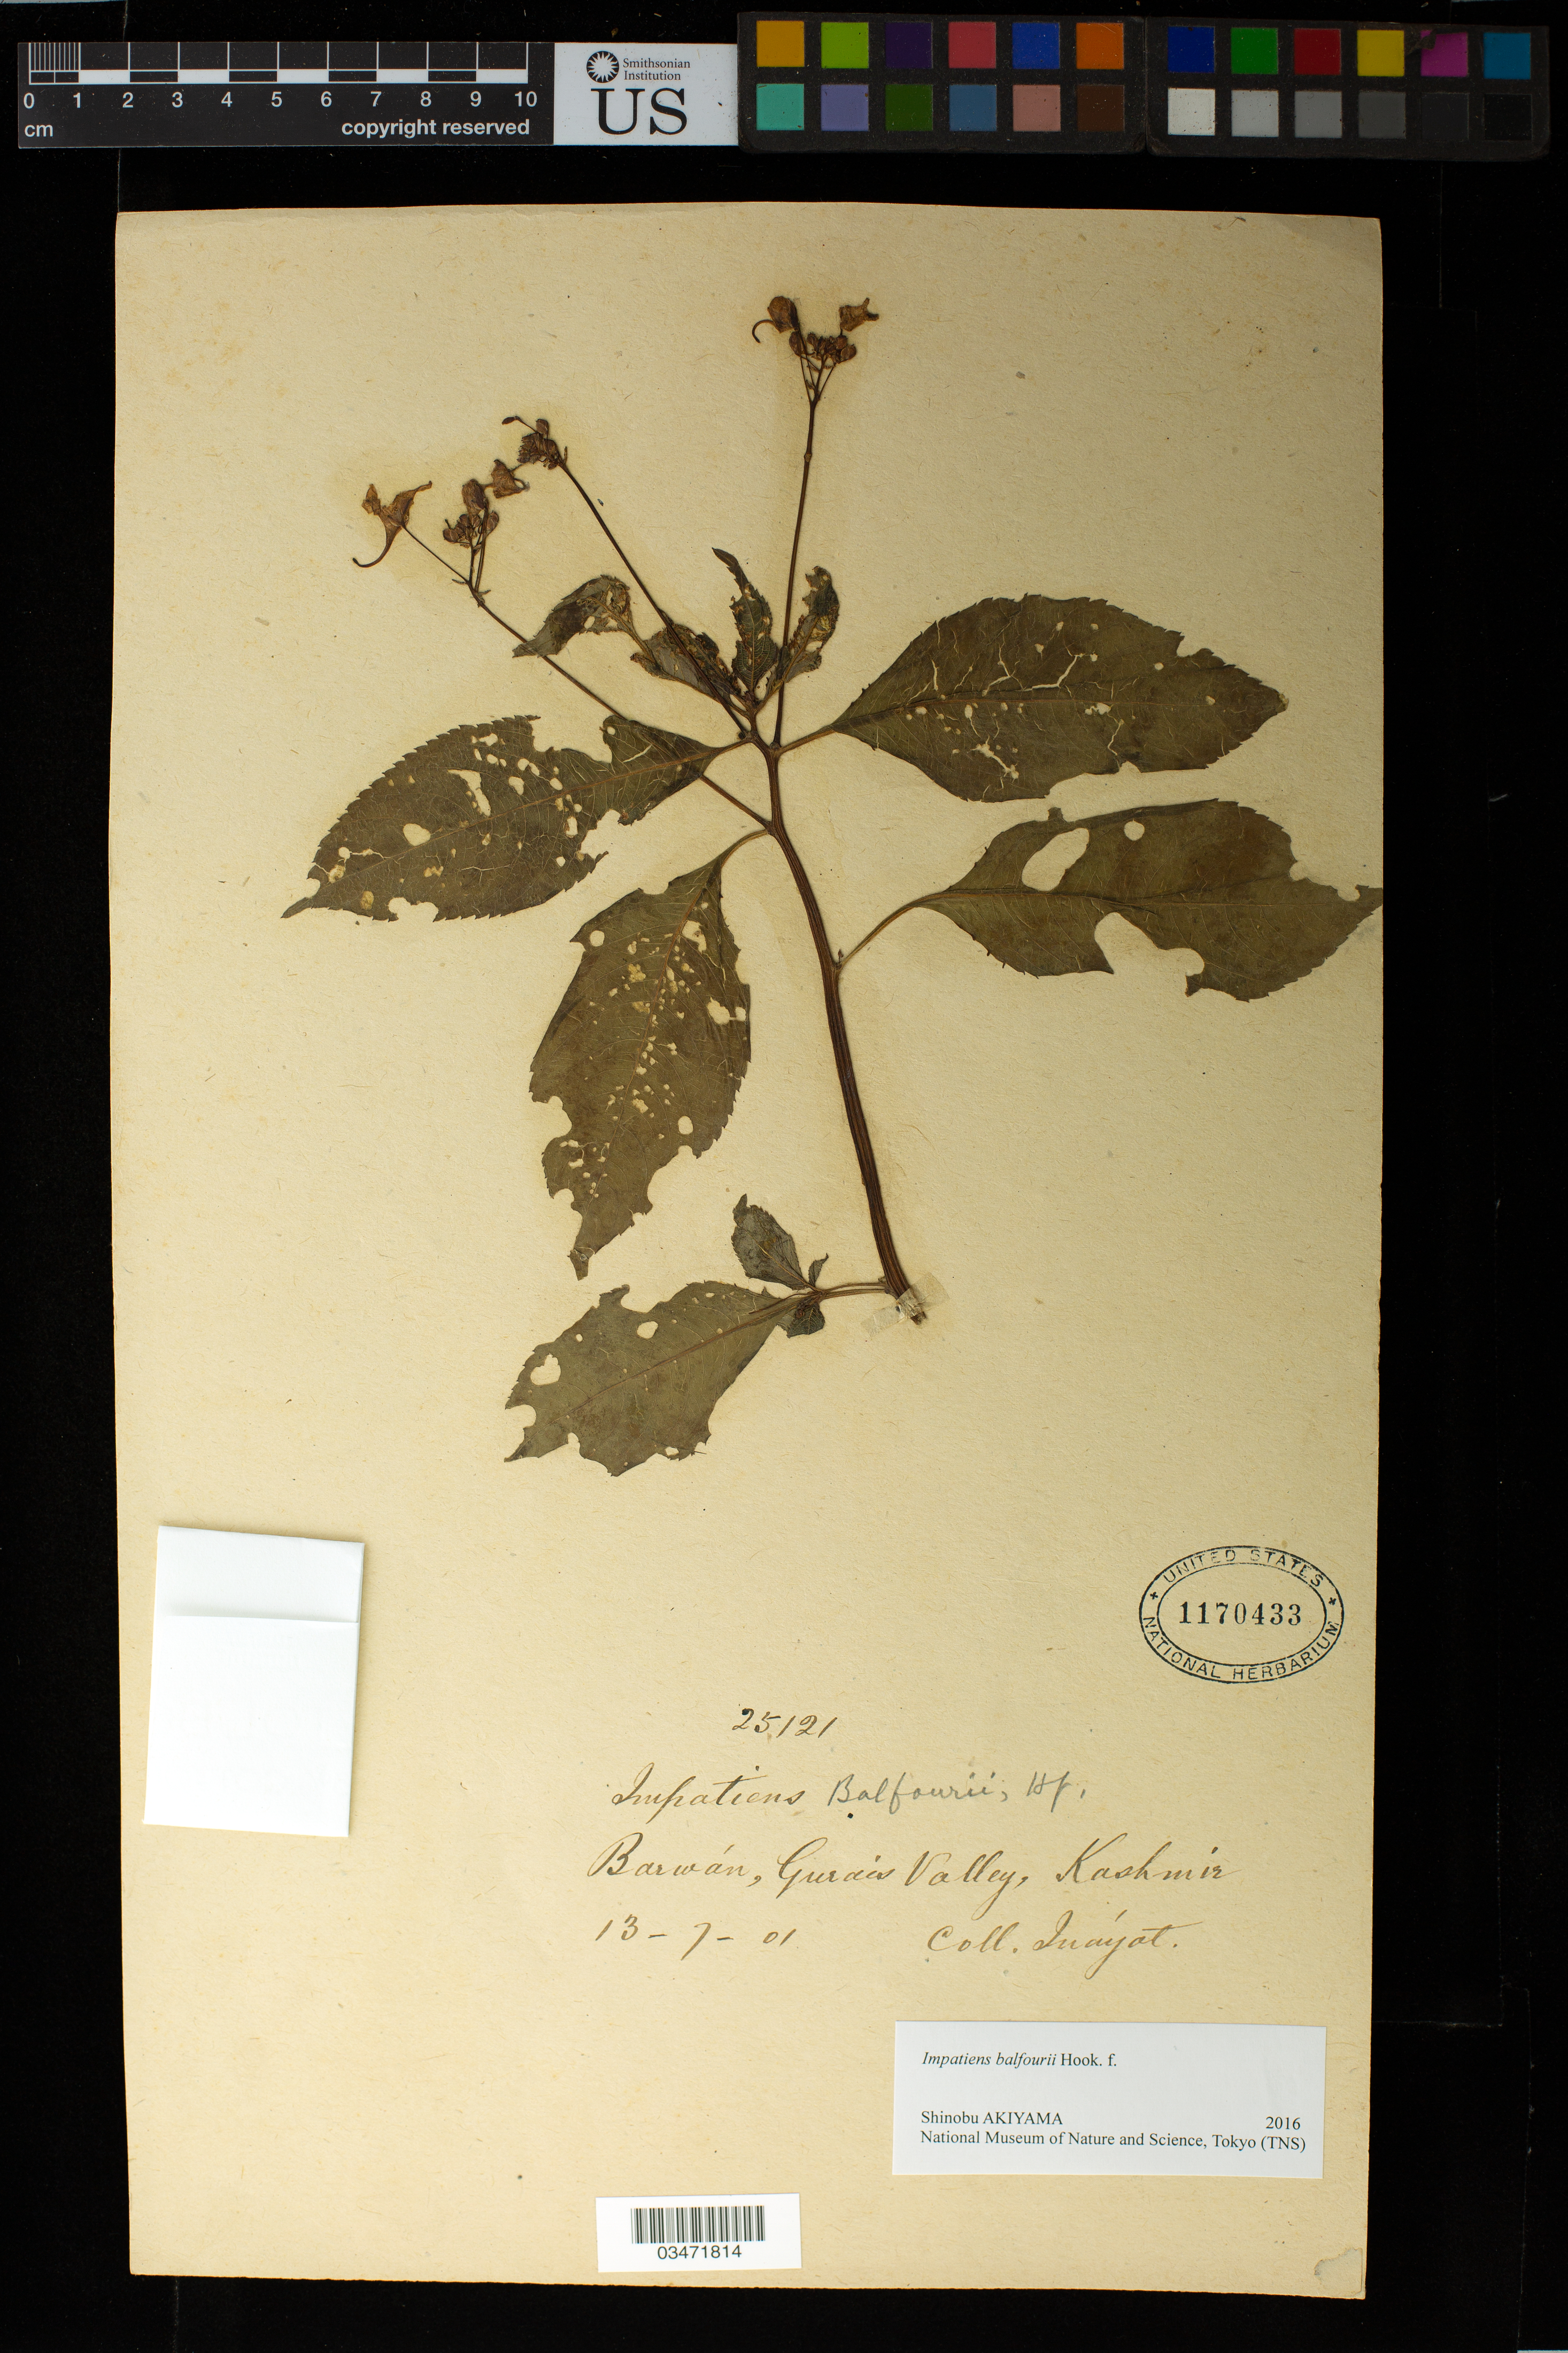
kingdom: Plantae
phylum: Tracheophyta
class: Magnoliopsida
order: Ericales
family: Balsaminaceae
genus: Impatiens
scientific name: Impatiens balfourii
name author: Hook. f.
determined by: Akiyama, Shinobu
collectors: -. Inayat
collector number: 25121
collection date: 1901-07-13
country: India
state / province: Jammu and Kashmir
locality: Kashmir, Barwan, Gurais Valley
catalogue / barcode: US 1170433